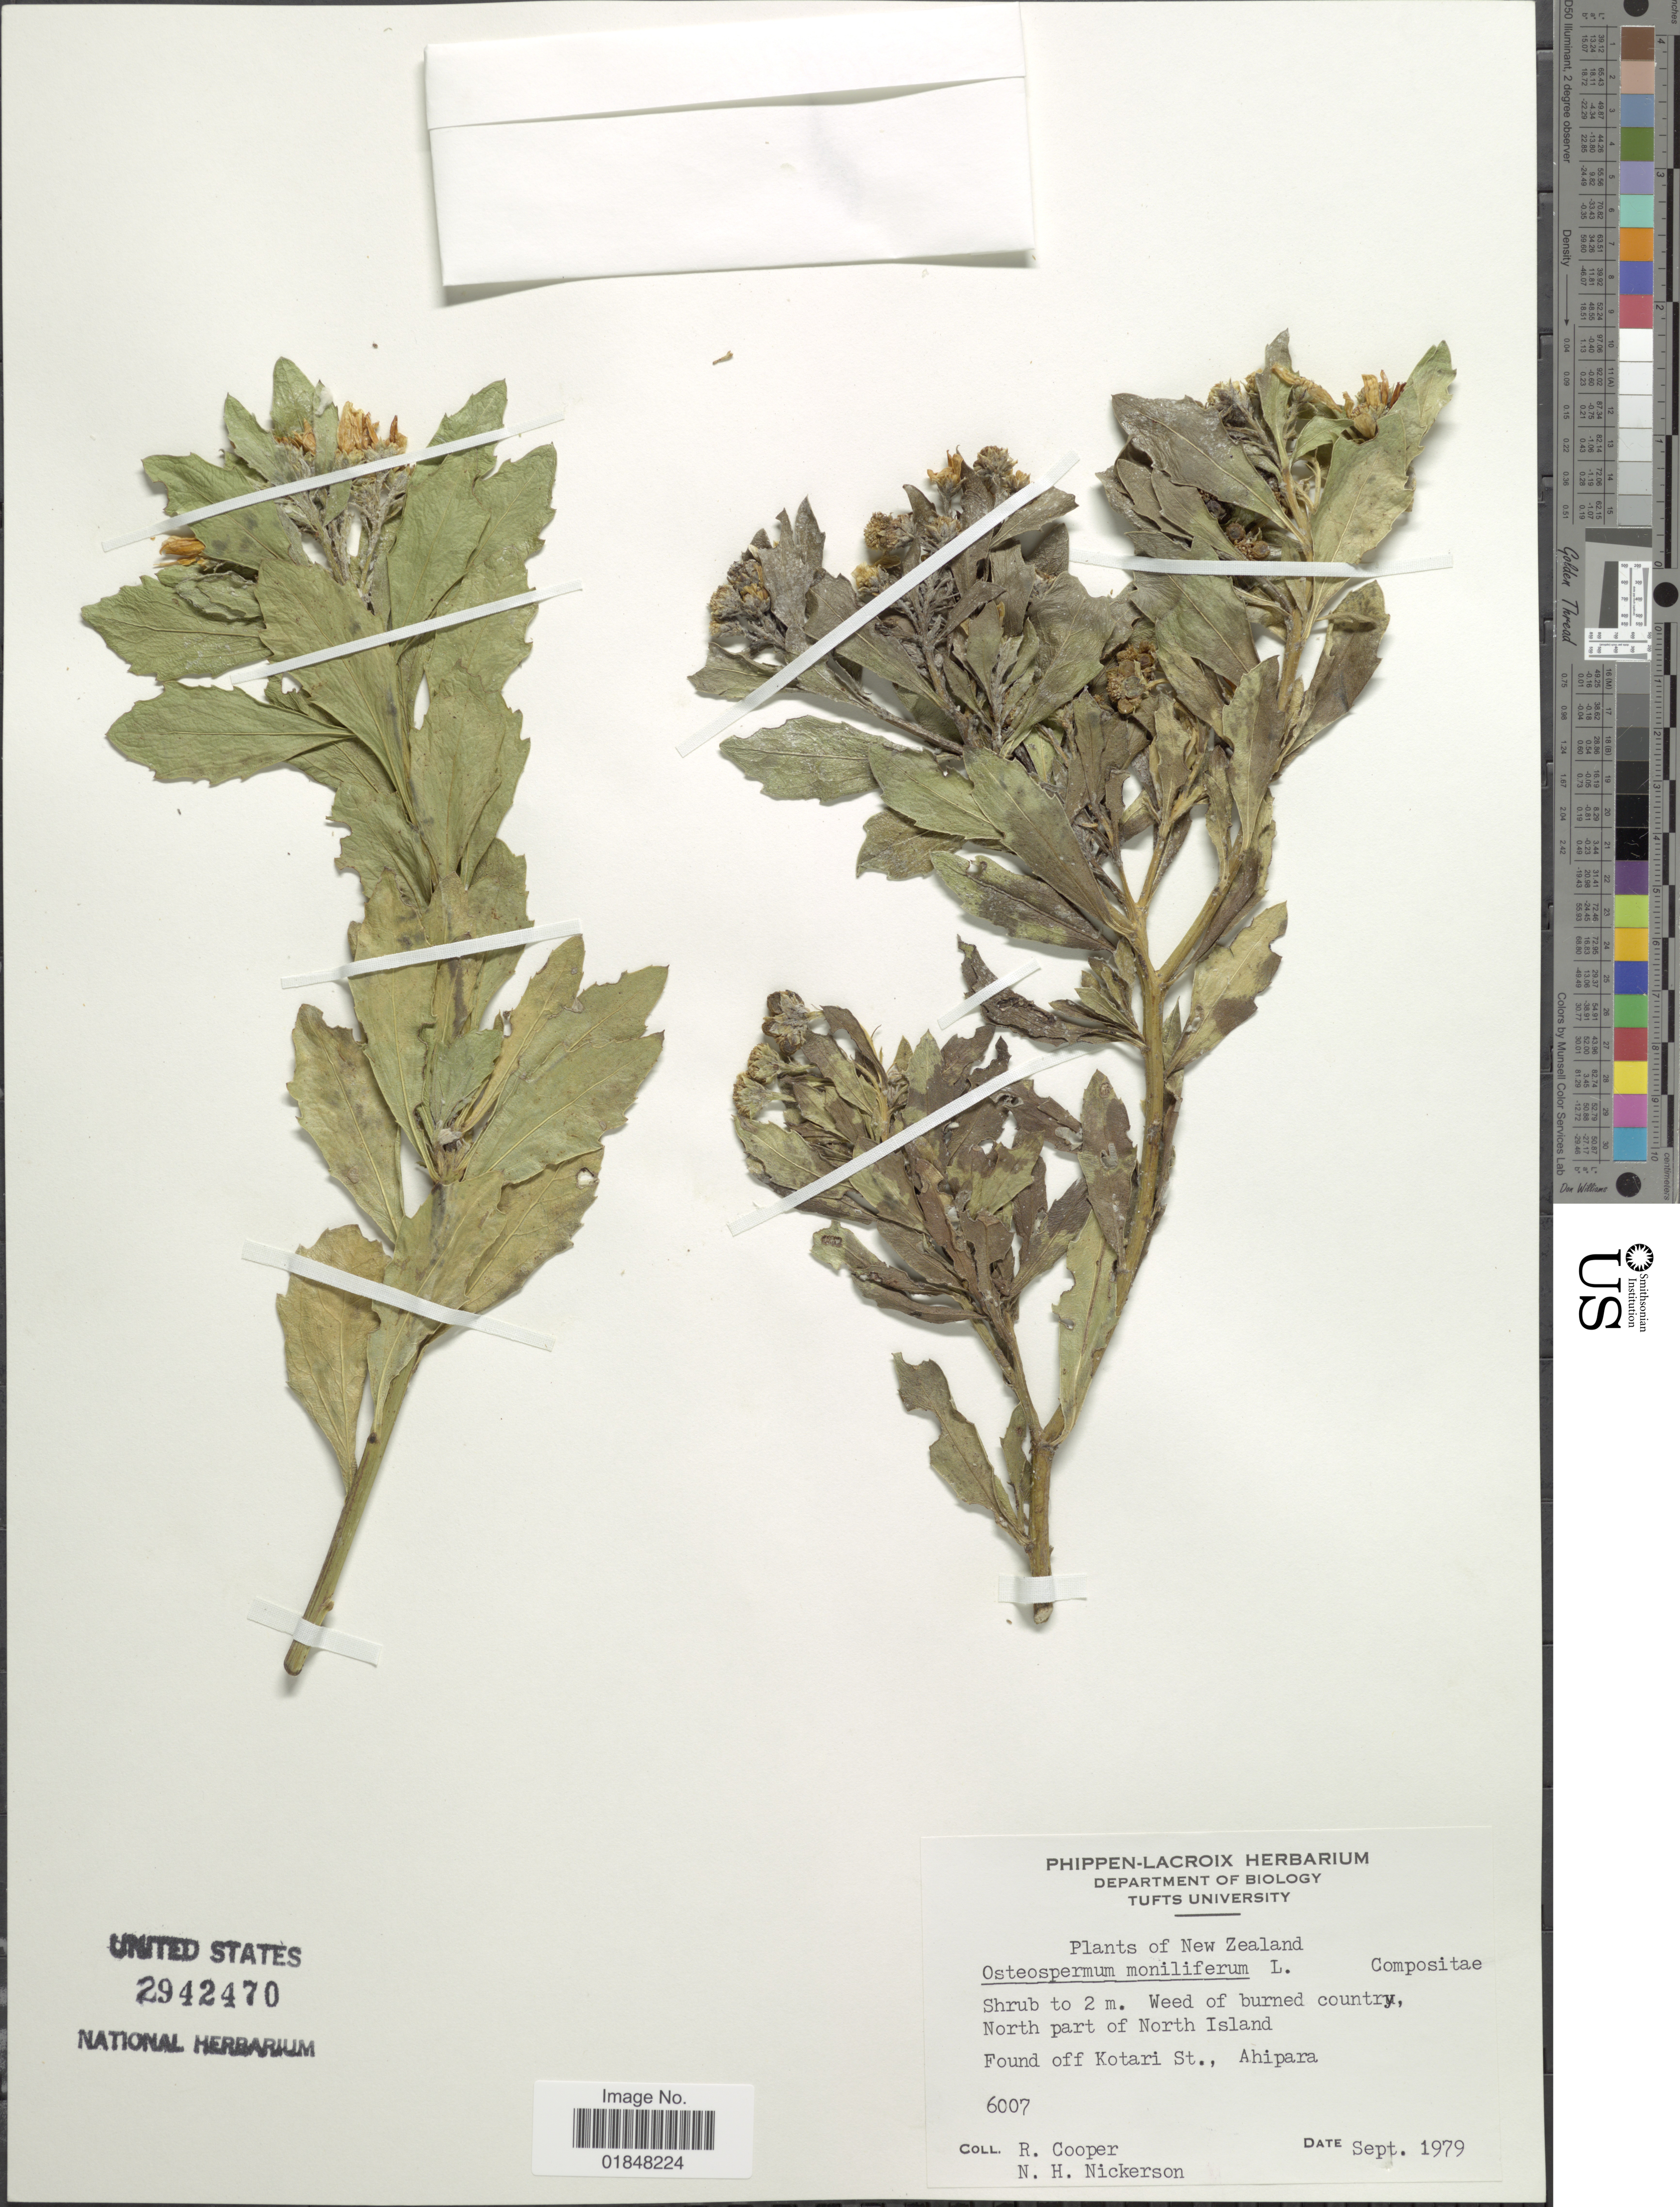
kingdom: Plantae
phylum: Tracheophyta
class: Magnoliopsida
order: Asterales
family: Asteraceae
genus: Chrysanthemoides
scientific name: Chrysanthemoides monilifera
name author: (L.) Norl.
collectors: R. Cooper & N. Nickerson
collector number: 6007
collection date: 1979-09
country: New Zealand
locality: North part of North Island, Found off Kotari St., Ahipara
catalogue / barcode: US 2942470